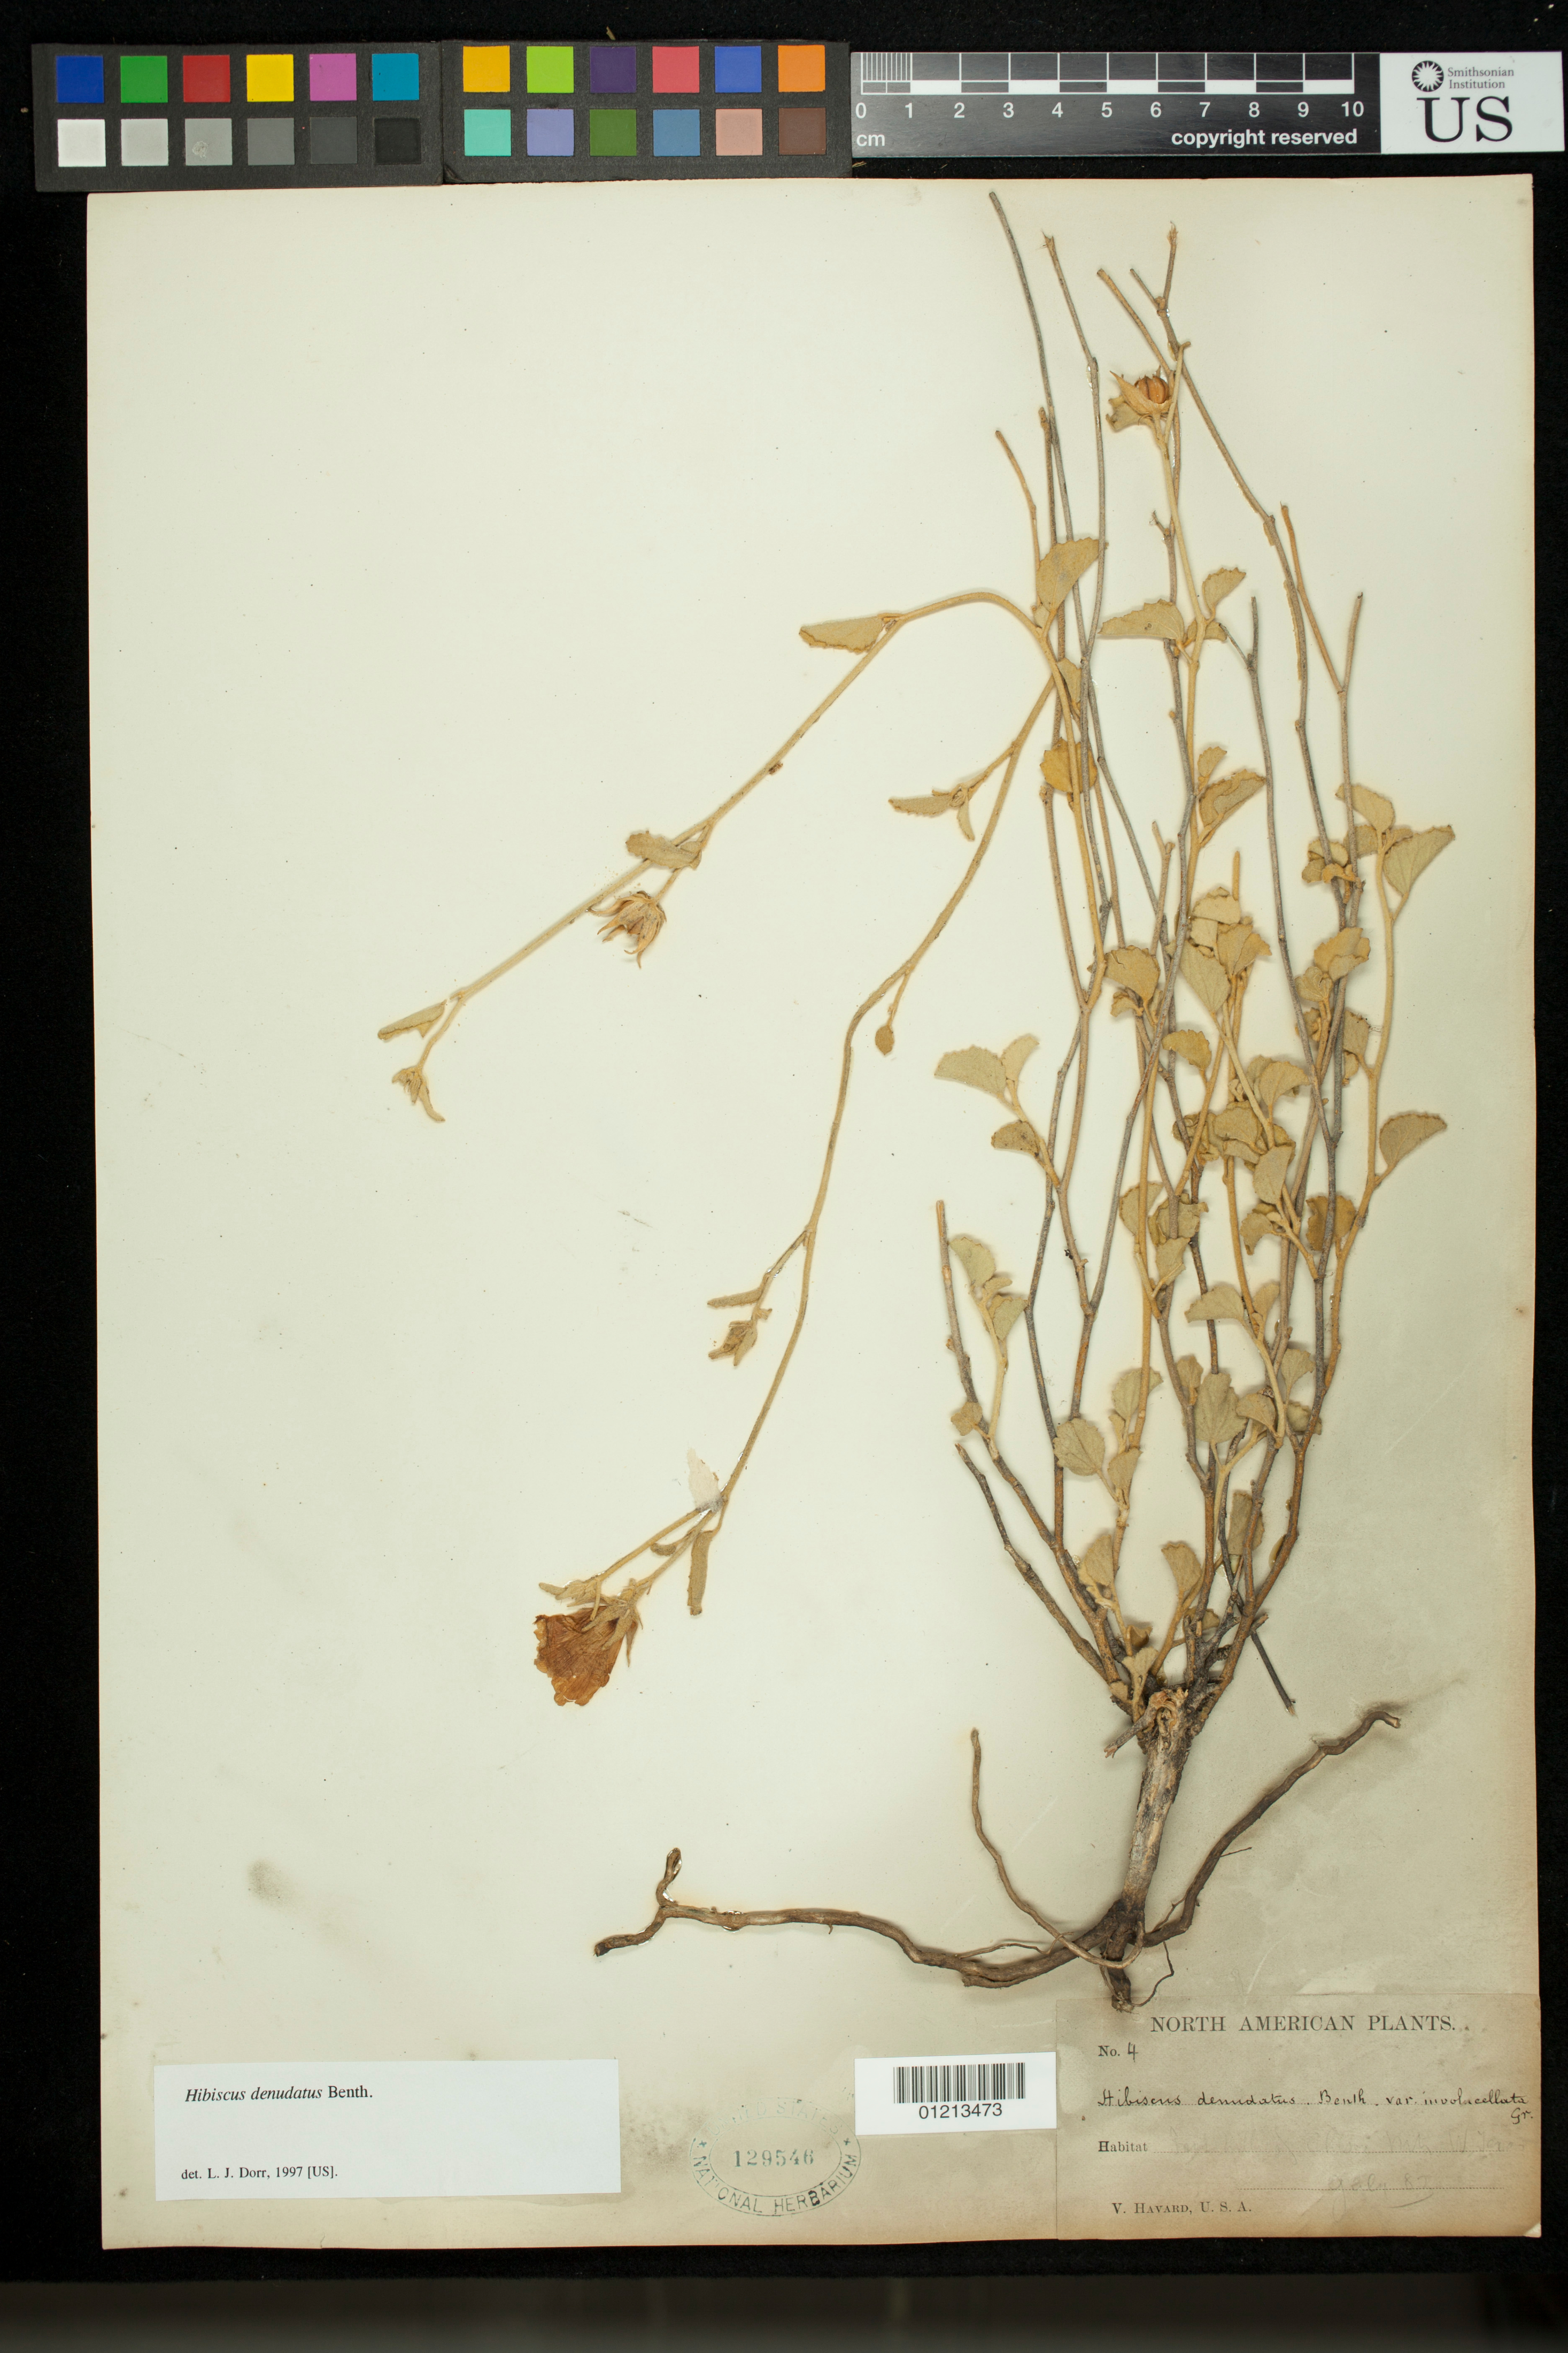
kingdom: Plantae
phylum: Tracheophyta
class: Magnoliopsida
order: Malvales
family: Malvaceae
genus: Hibiscus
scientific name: Hibiscus denudatus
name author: Benth.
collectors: V. Havard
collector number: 4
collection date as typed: Jul 1883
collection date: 1883-07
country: United States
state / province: Texas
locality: foothills of Chisos Mtns, W. Texas.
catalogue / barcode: US 129546